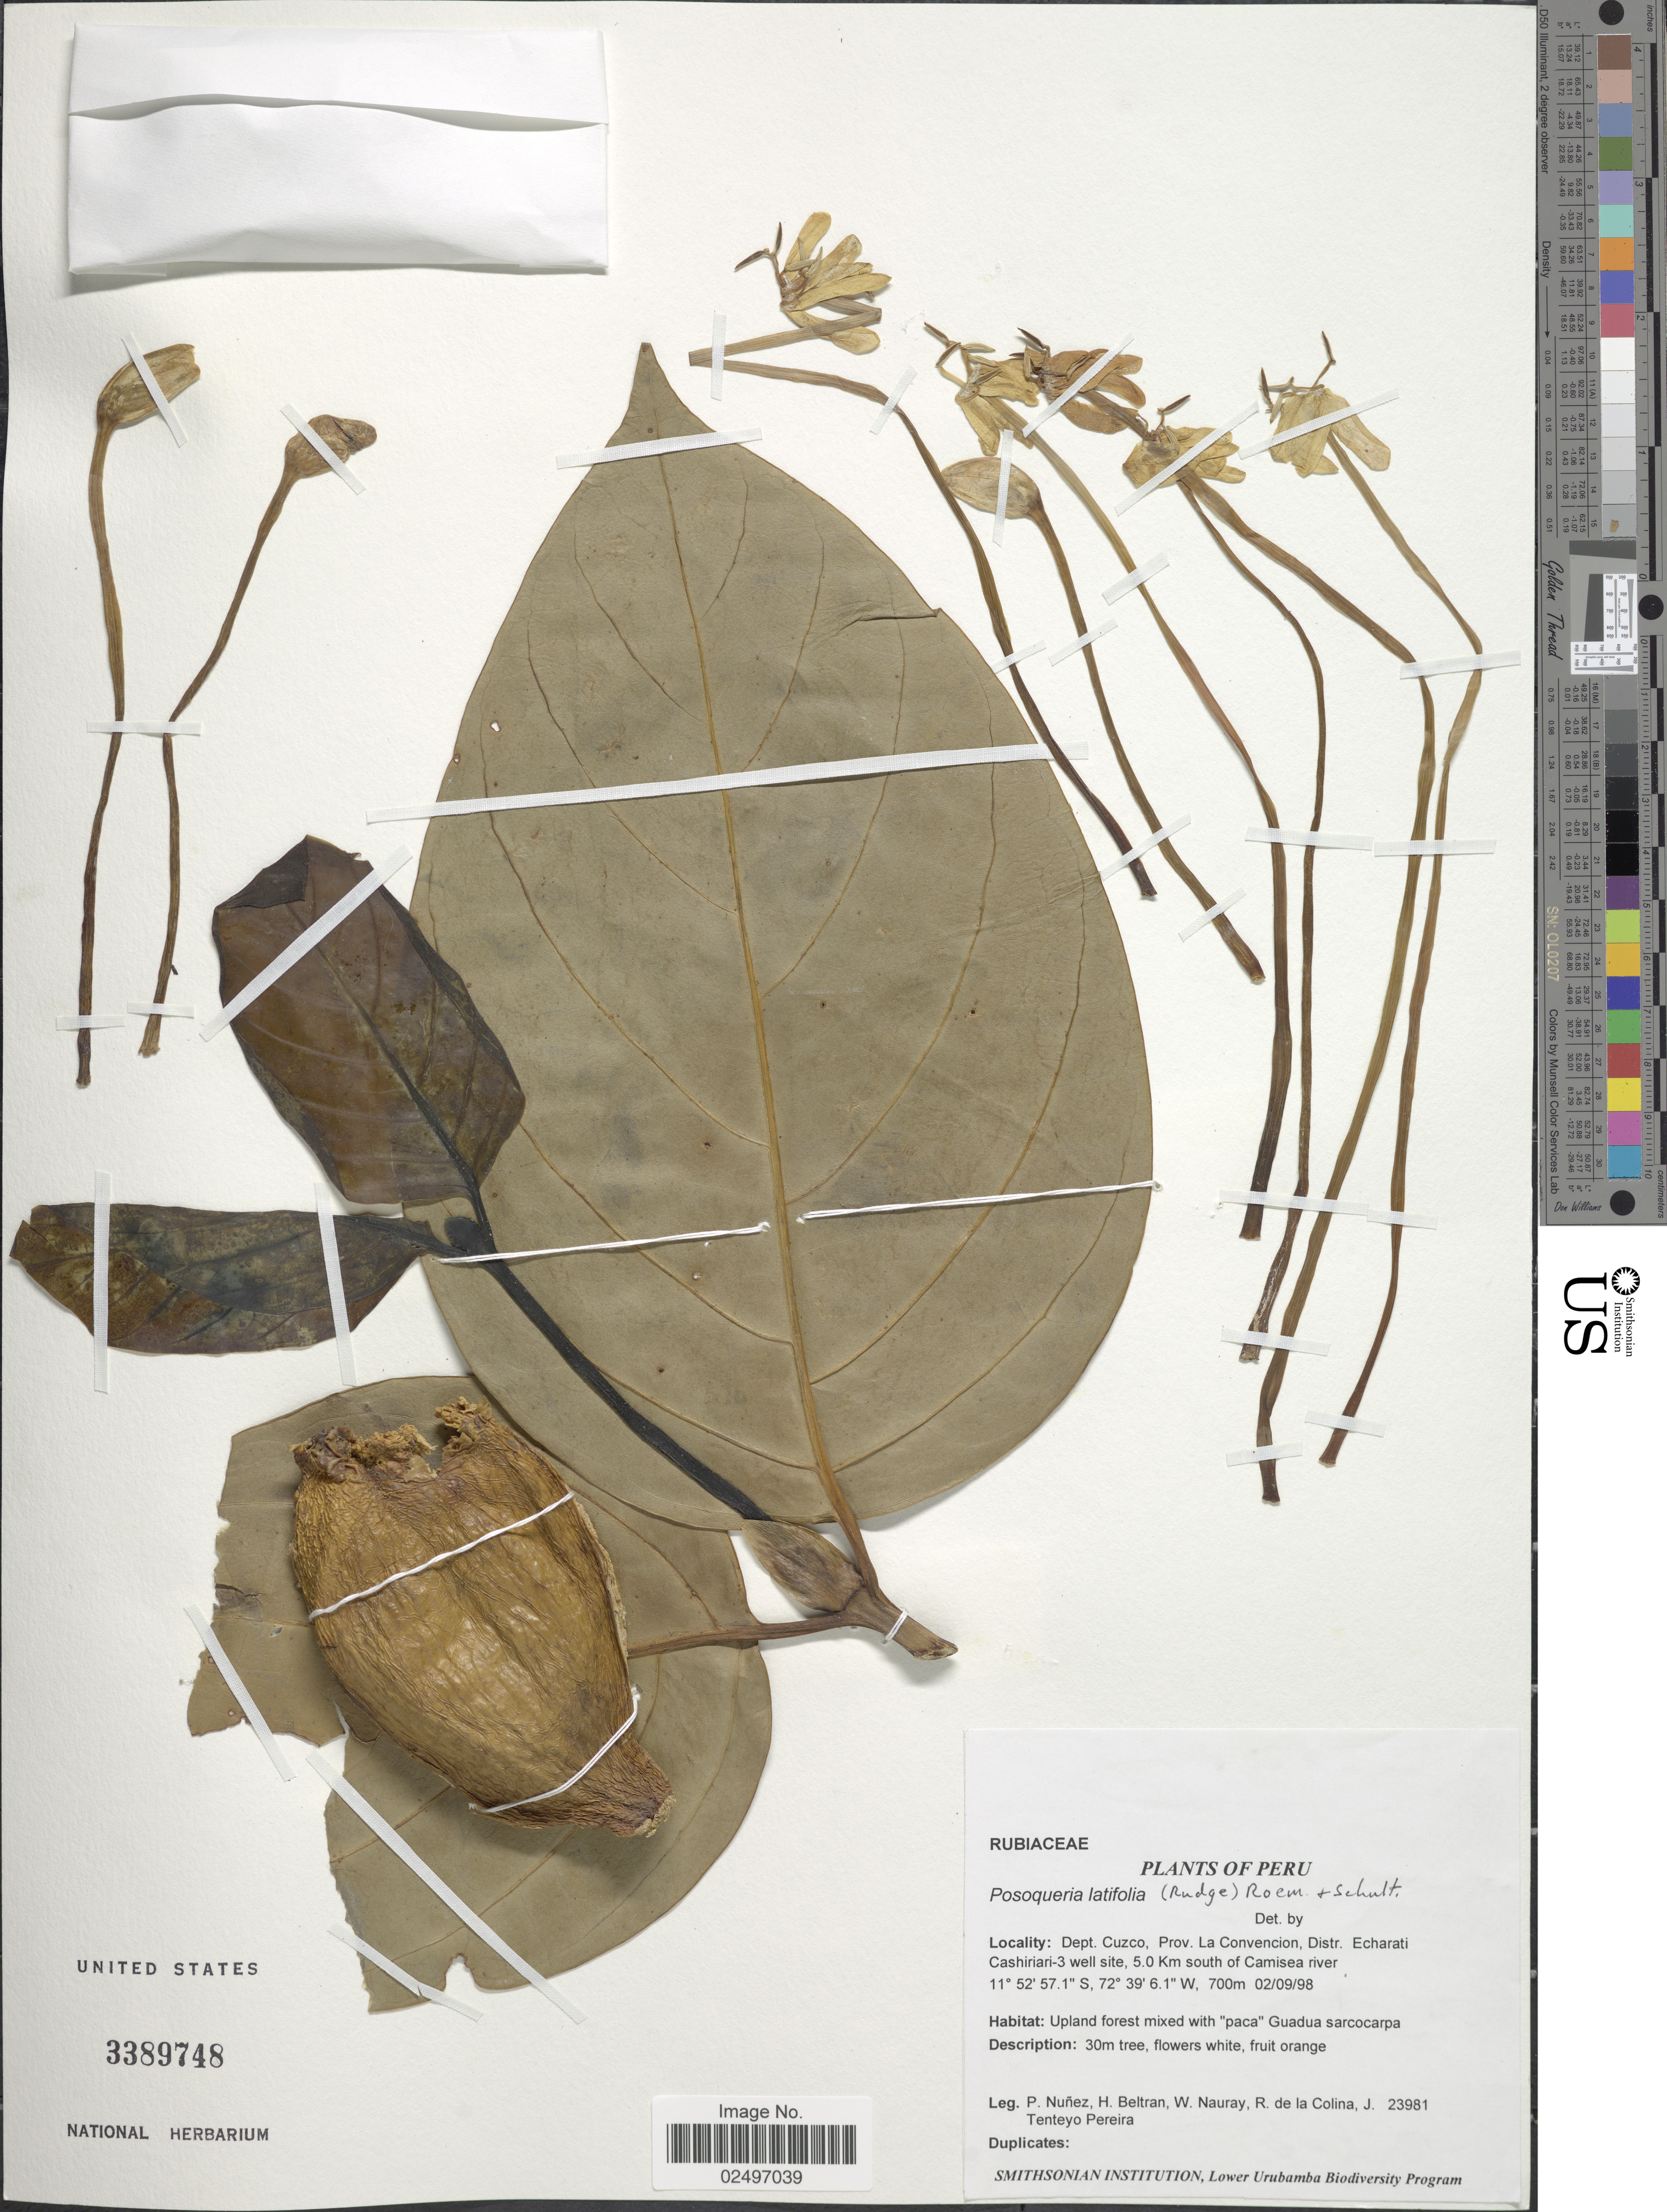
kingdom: Plantae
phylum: Tracheophyta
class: Magnoliopsida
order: Gentianales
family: Rubiaceae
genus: Posoqueria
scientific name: Posoqueria latifolia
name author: (Rudge) Roem. & Schult.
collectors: P. Nuñez V., H. Beltran, W. Nauray, R. de La Colina & J. Tenteyo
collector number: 23981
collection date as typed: Transcribed d/m/y: 2/9/98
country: Peru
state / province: Cusco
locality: Dept. Cuzco, Prov. La Convencion, Distr. Echarati Cashiriari-3 well site, 5.0 Km south of Camisea river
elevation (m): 700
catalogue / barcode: US 3389748